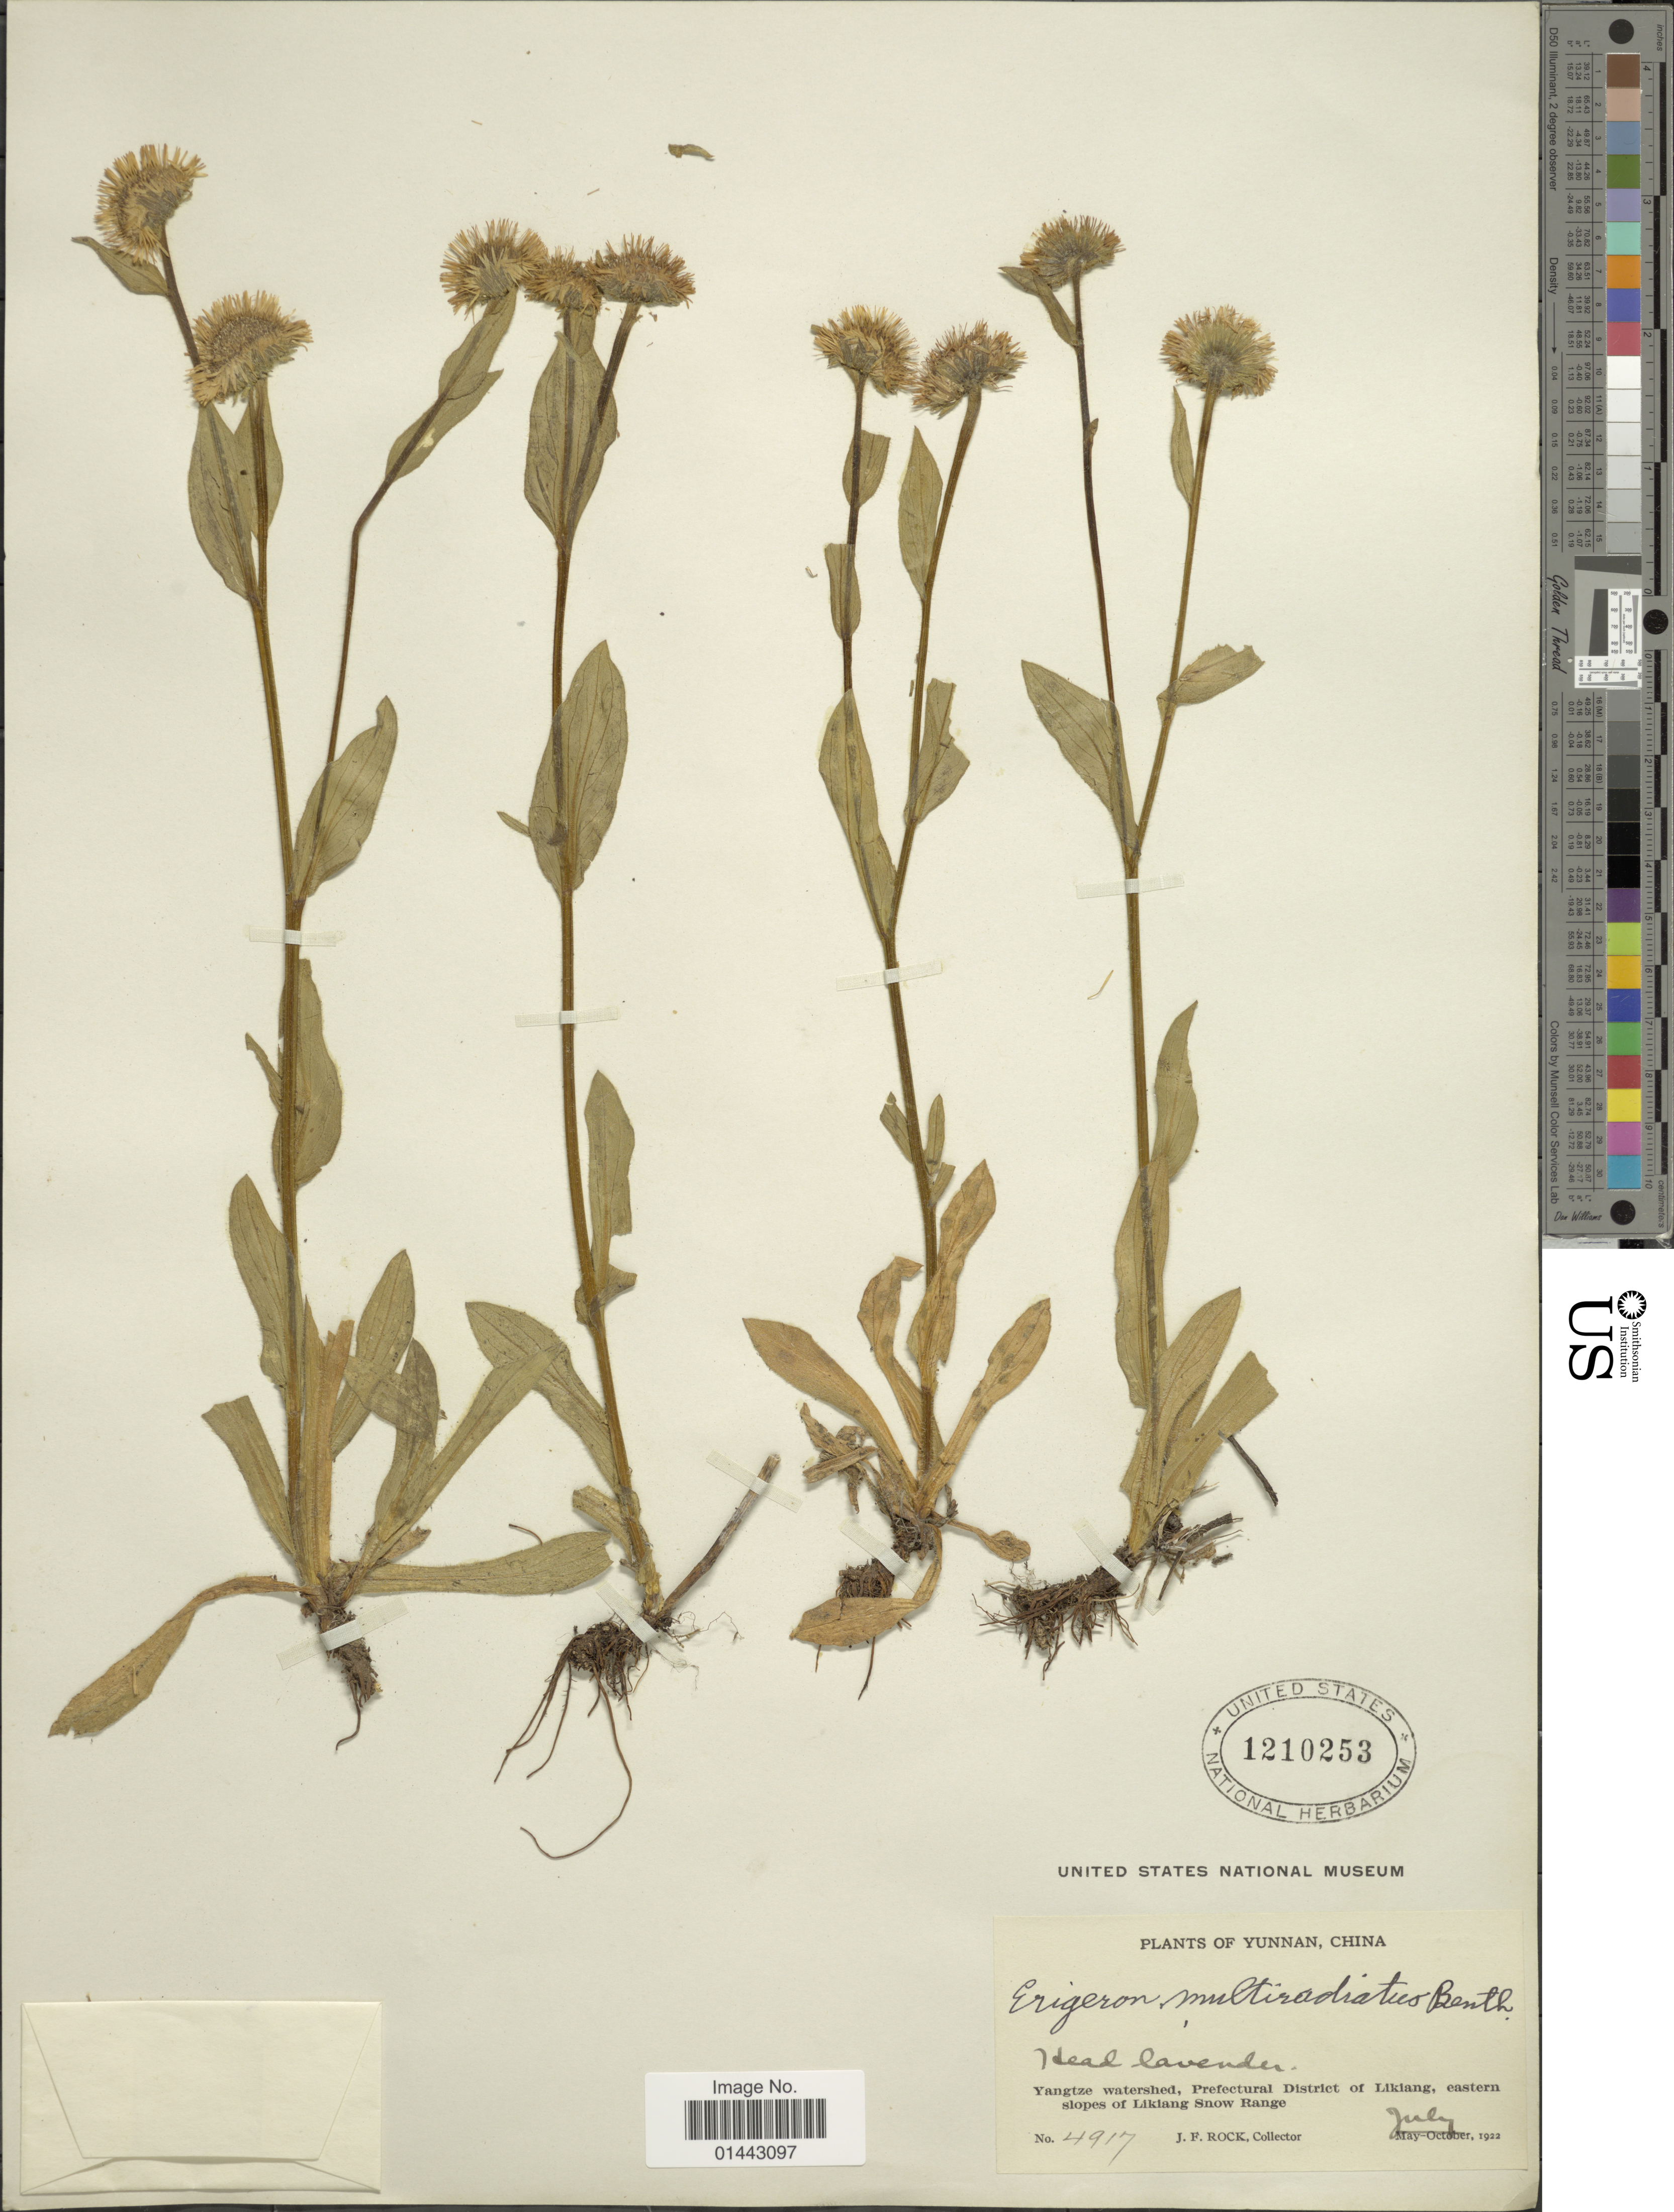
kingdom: Plantae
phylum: Tracheophyta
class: Magnoliopsida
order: Asterales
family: Asteraceae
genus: Erigeron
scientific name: Erigeron multiradiatus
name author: (Lindl. ex DC.) Benth. ex C.B. Clarke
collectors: J. Rock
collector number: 4917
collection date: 1922-07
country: China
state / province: Yunnan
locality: Head lavender, Yangtze watershed, Prefectural District of Likiang, eastern slopes of Likiang Snow Range.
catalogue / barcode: US 1210253